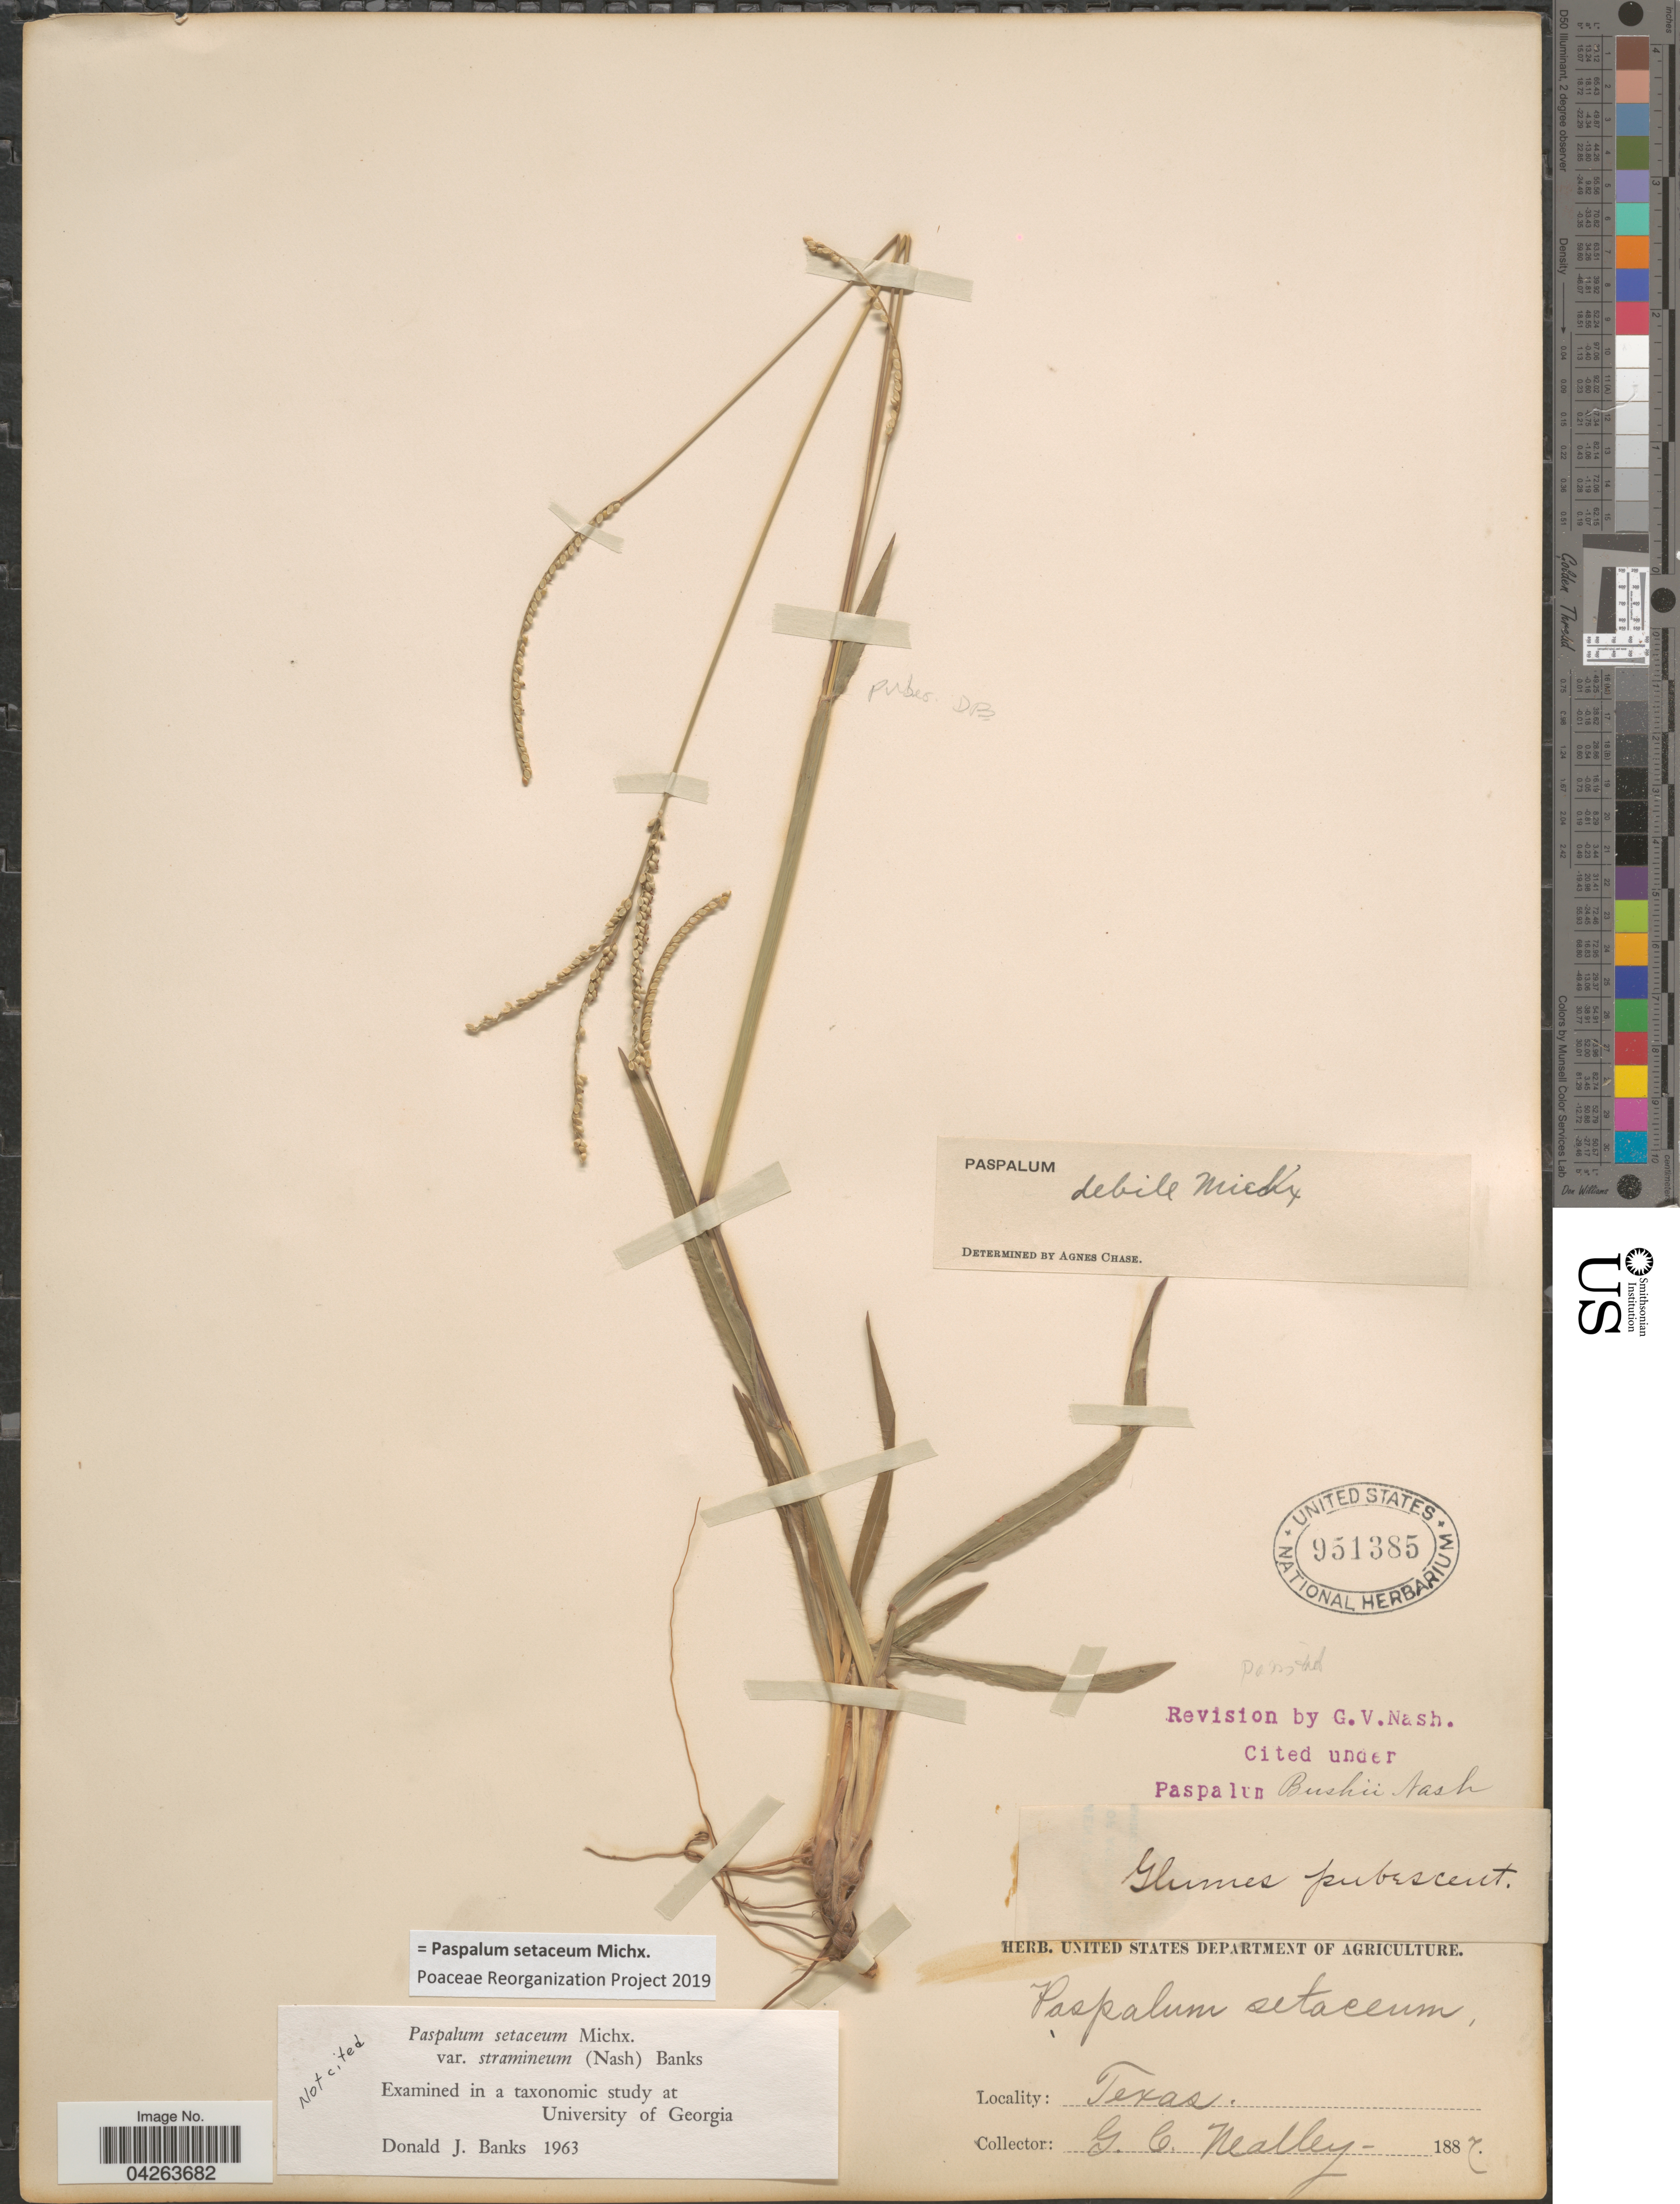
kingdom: Plantae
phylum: Tracheophyta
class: Liliopsida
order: Poales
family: Poaceae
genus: Paspalum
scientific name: Paspalum setaceum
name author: Michx.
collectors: G. C. Nealley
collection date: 1887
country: United States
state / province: Texas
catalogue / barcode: US 951385